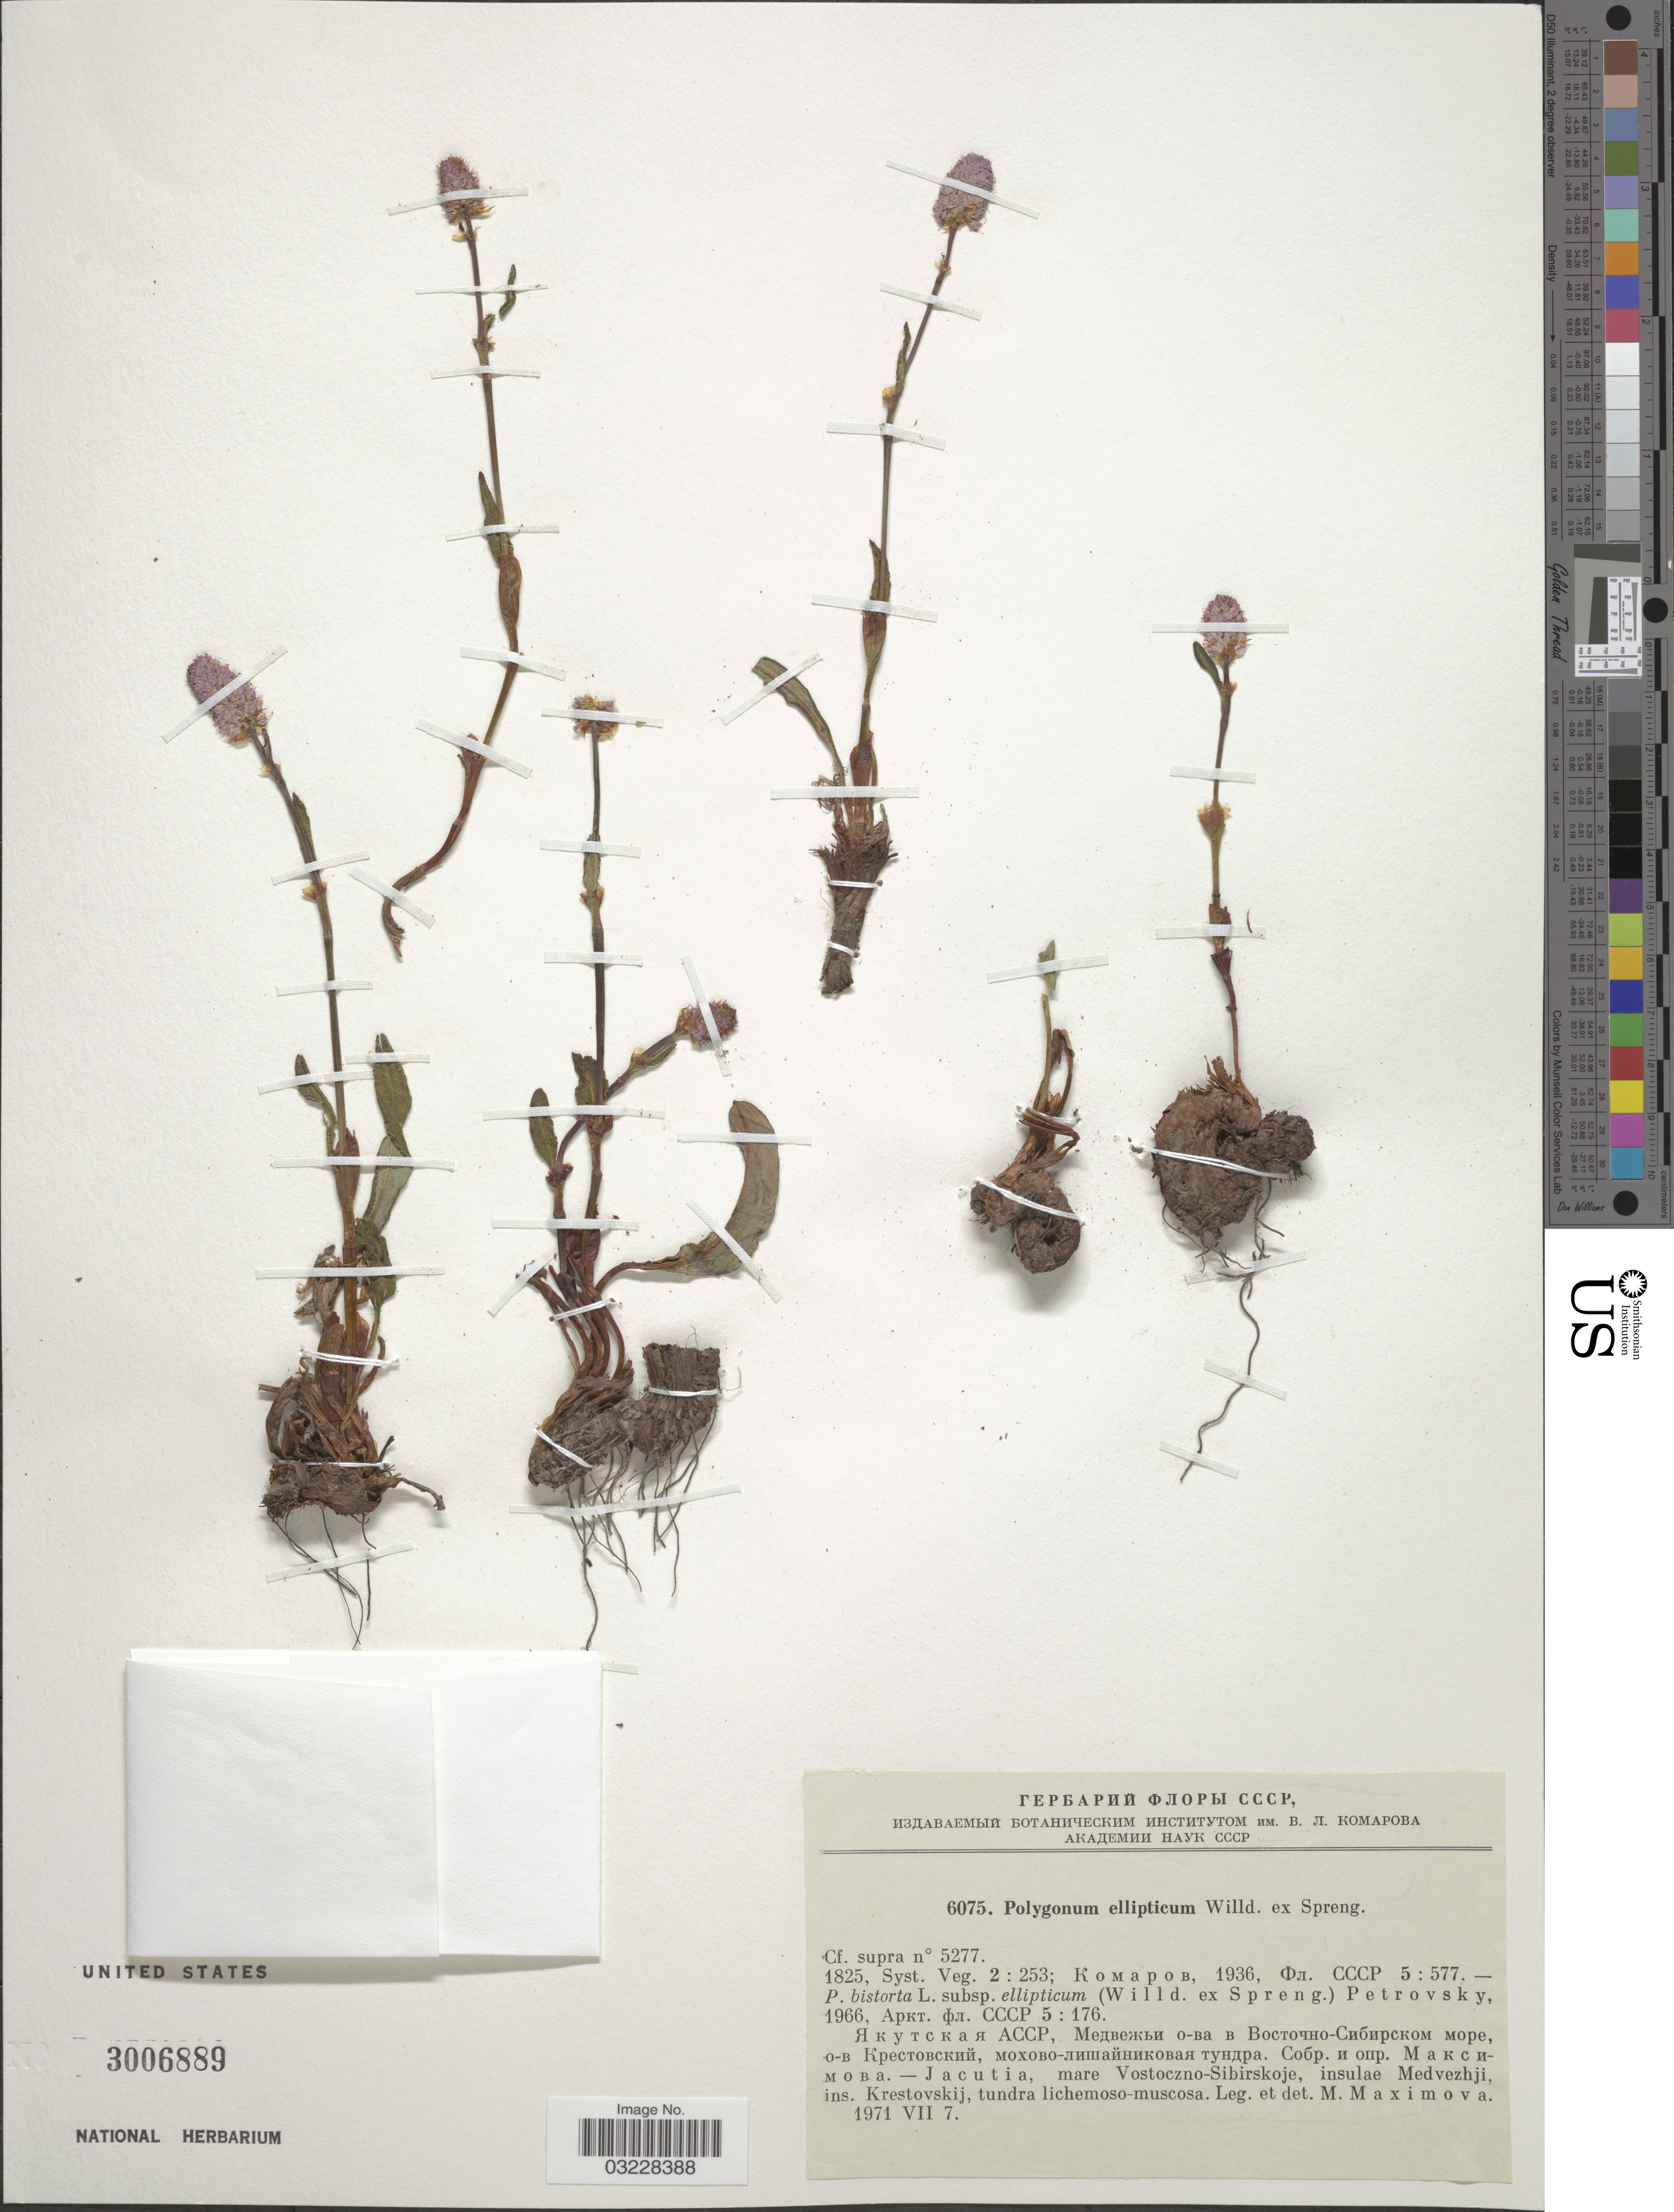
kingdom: Plantae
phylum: Tracheophyta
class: Magnoliopsida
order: Caryophyllales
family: Polygonaceae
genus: Bistorta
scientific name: Bistorta elliptica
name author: (Willd. ex Spreng.) V.V. Petrovsky et al.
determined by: Strong, Mark T., (BOT), Smithsonian Institution - National Museum of Natural History (UNITED STATES)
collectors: M. Maximova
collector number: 6075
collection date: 1971-07-07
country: Russian Federation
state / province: Sakha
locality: Jacutia, mare Vostoczno-Sibirskoje, insulae Medvezhji, ins. Krestovskij, tundra lichemoso-muscosa.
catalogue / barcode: US 3006889